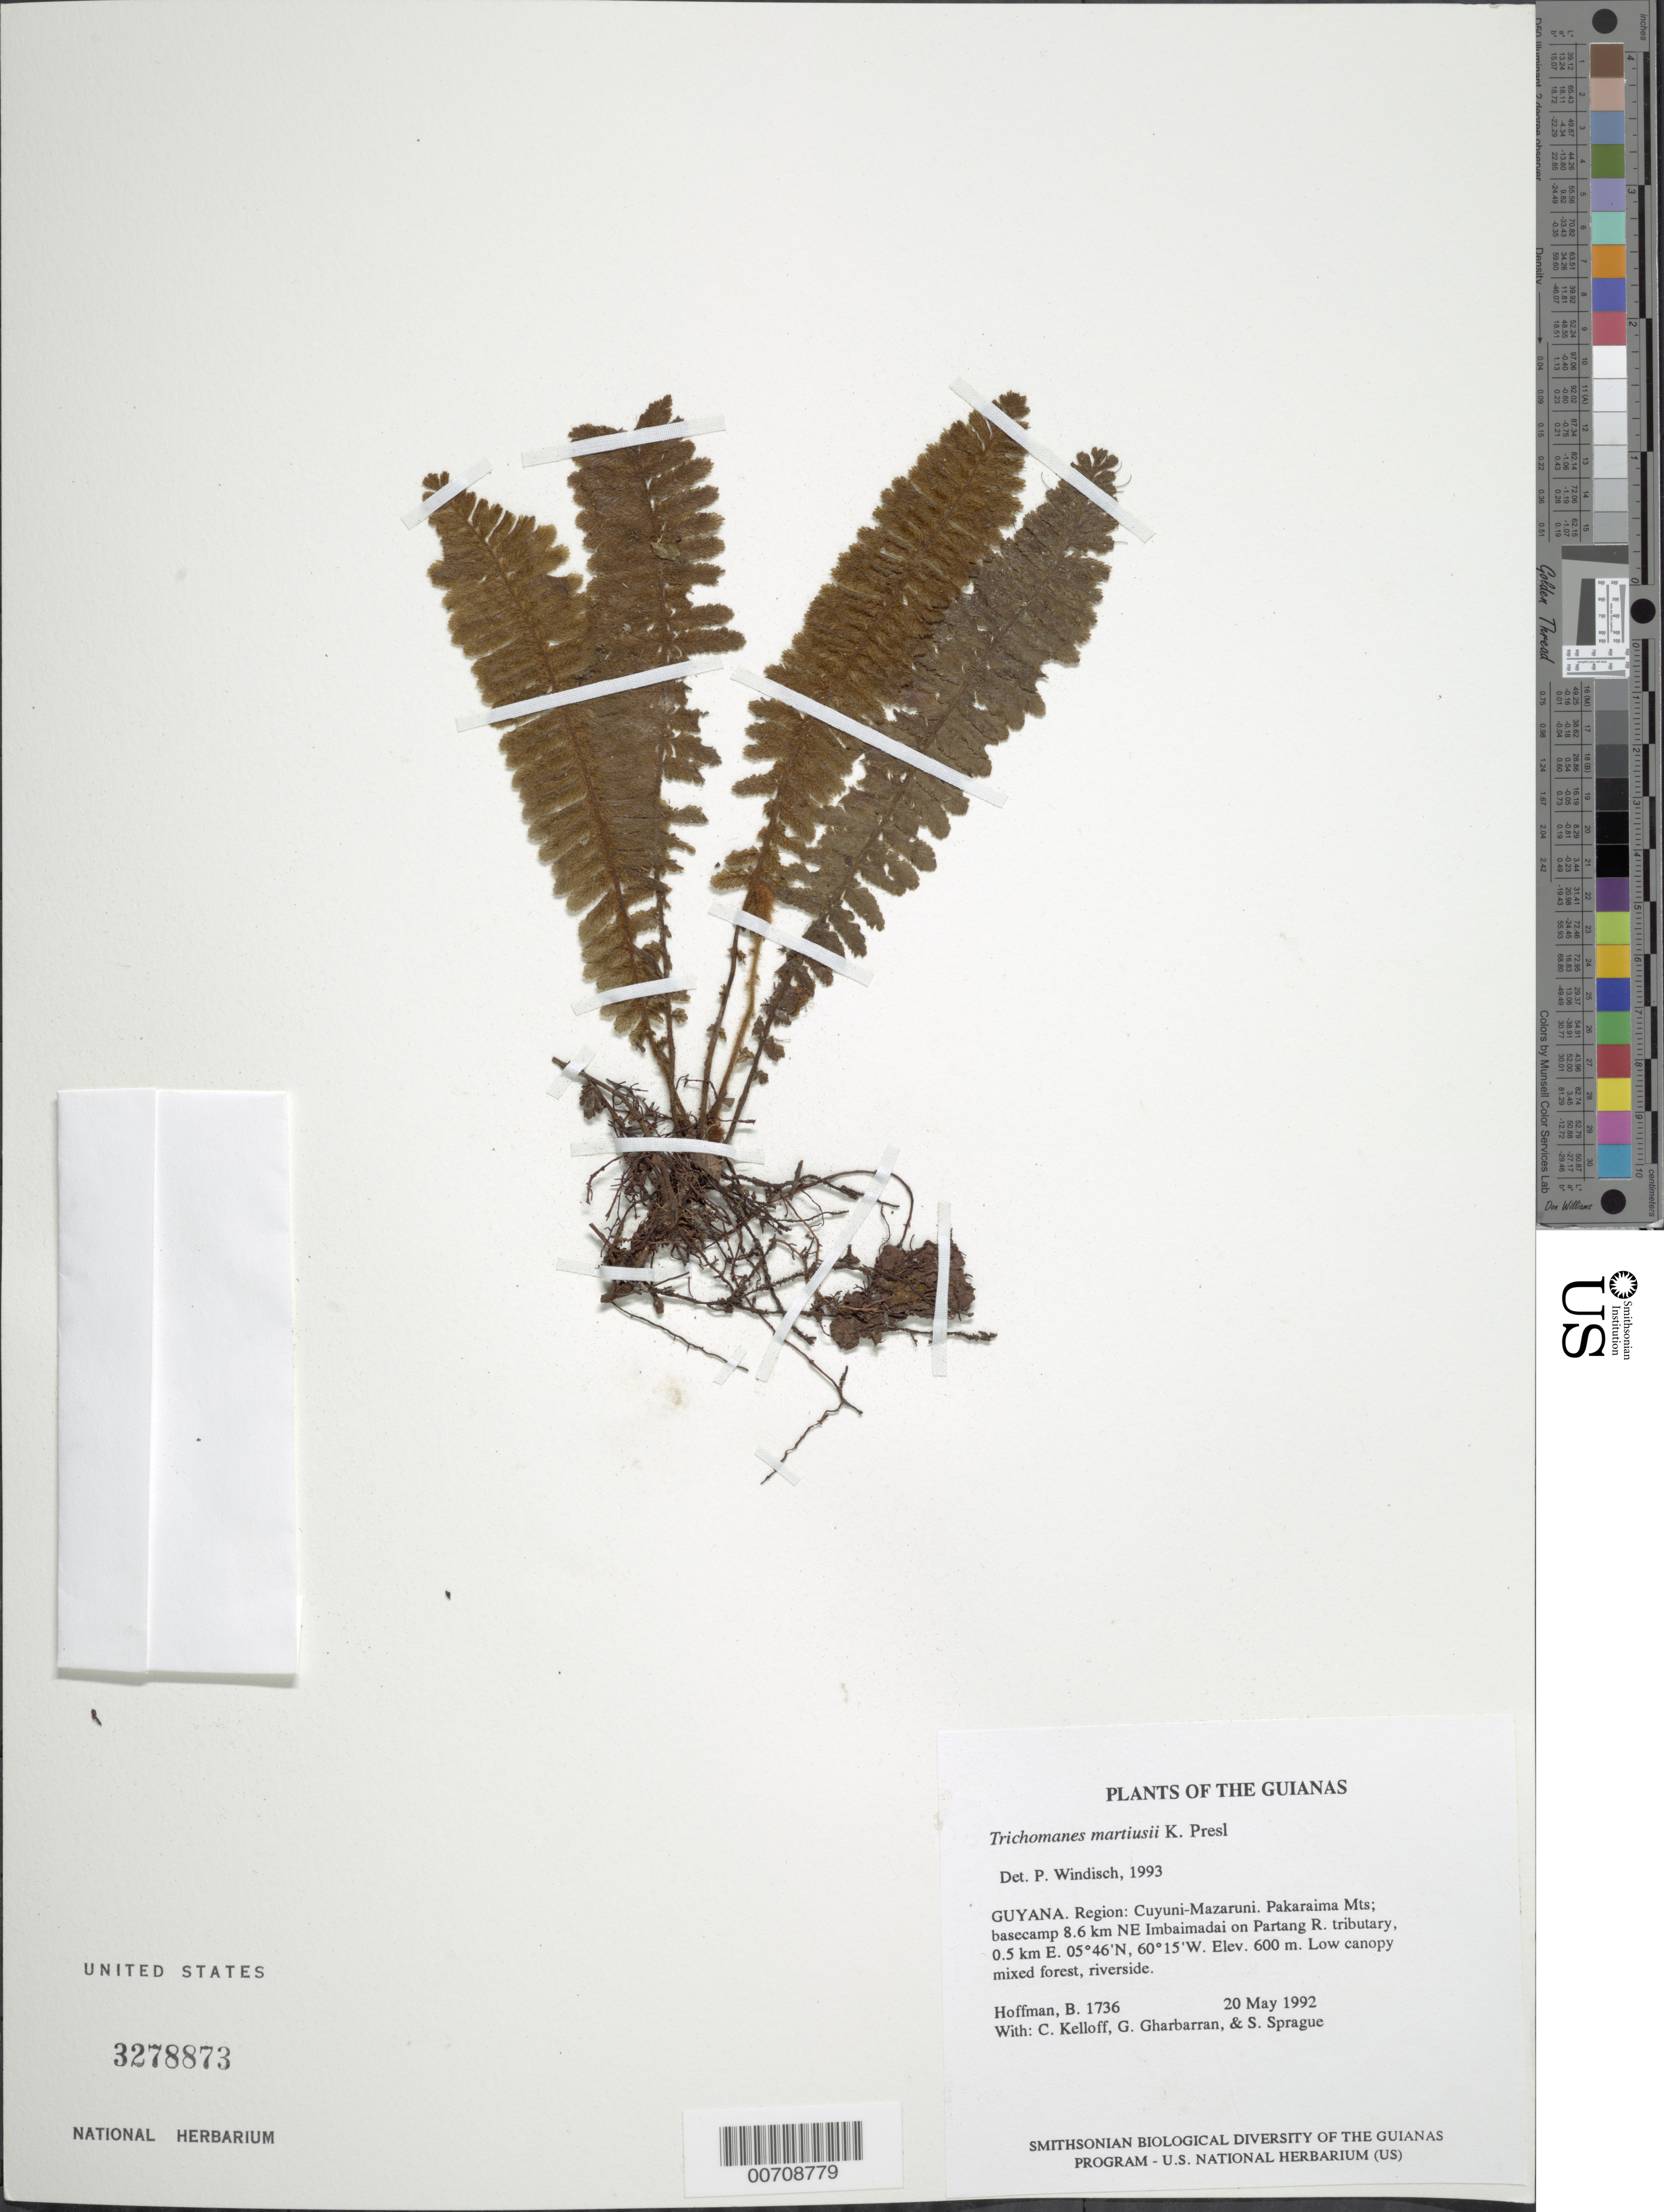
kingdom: Plantae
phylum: Tracheophyta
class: Polypodiopsida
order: Hymenophyllales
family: Hymenophyllaceae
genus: Trichomanes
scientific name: Trichomanes martiusii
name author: C. Presl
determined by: Windisch, Paulo Guenter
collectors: B. Hoffman, C. L. Kelloff, G. Gharbarran & S. Sprague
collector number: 1736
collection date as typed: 20 May 1992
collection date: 1992-05-20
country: Guyana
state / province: Cuyuni-Mazaruni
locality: Pakaraima Mts; basecamp 8.6 km NE Imbaimadai on Partang River tributary, 0.5 km E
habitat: Low canopy mixed forest, riverside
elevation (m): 600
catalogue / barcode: US 3278873